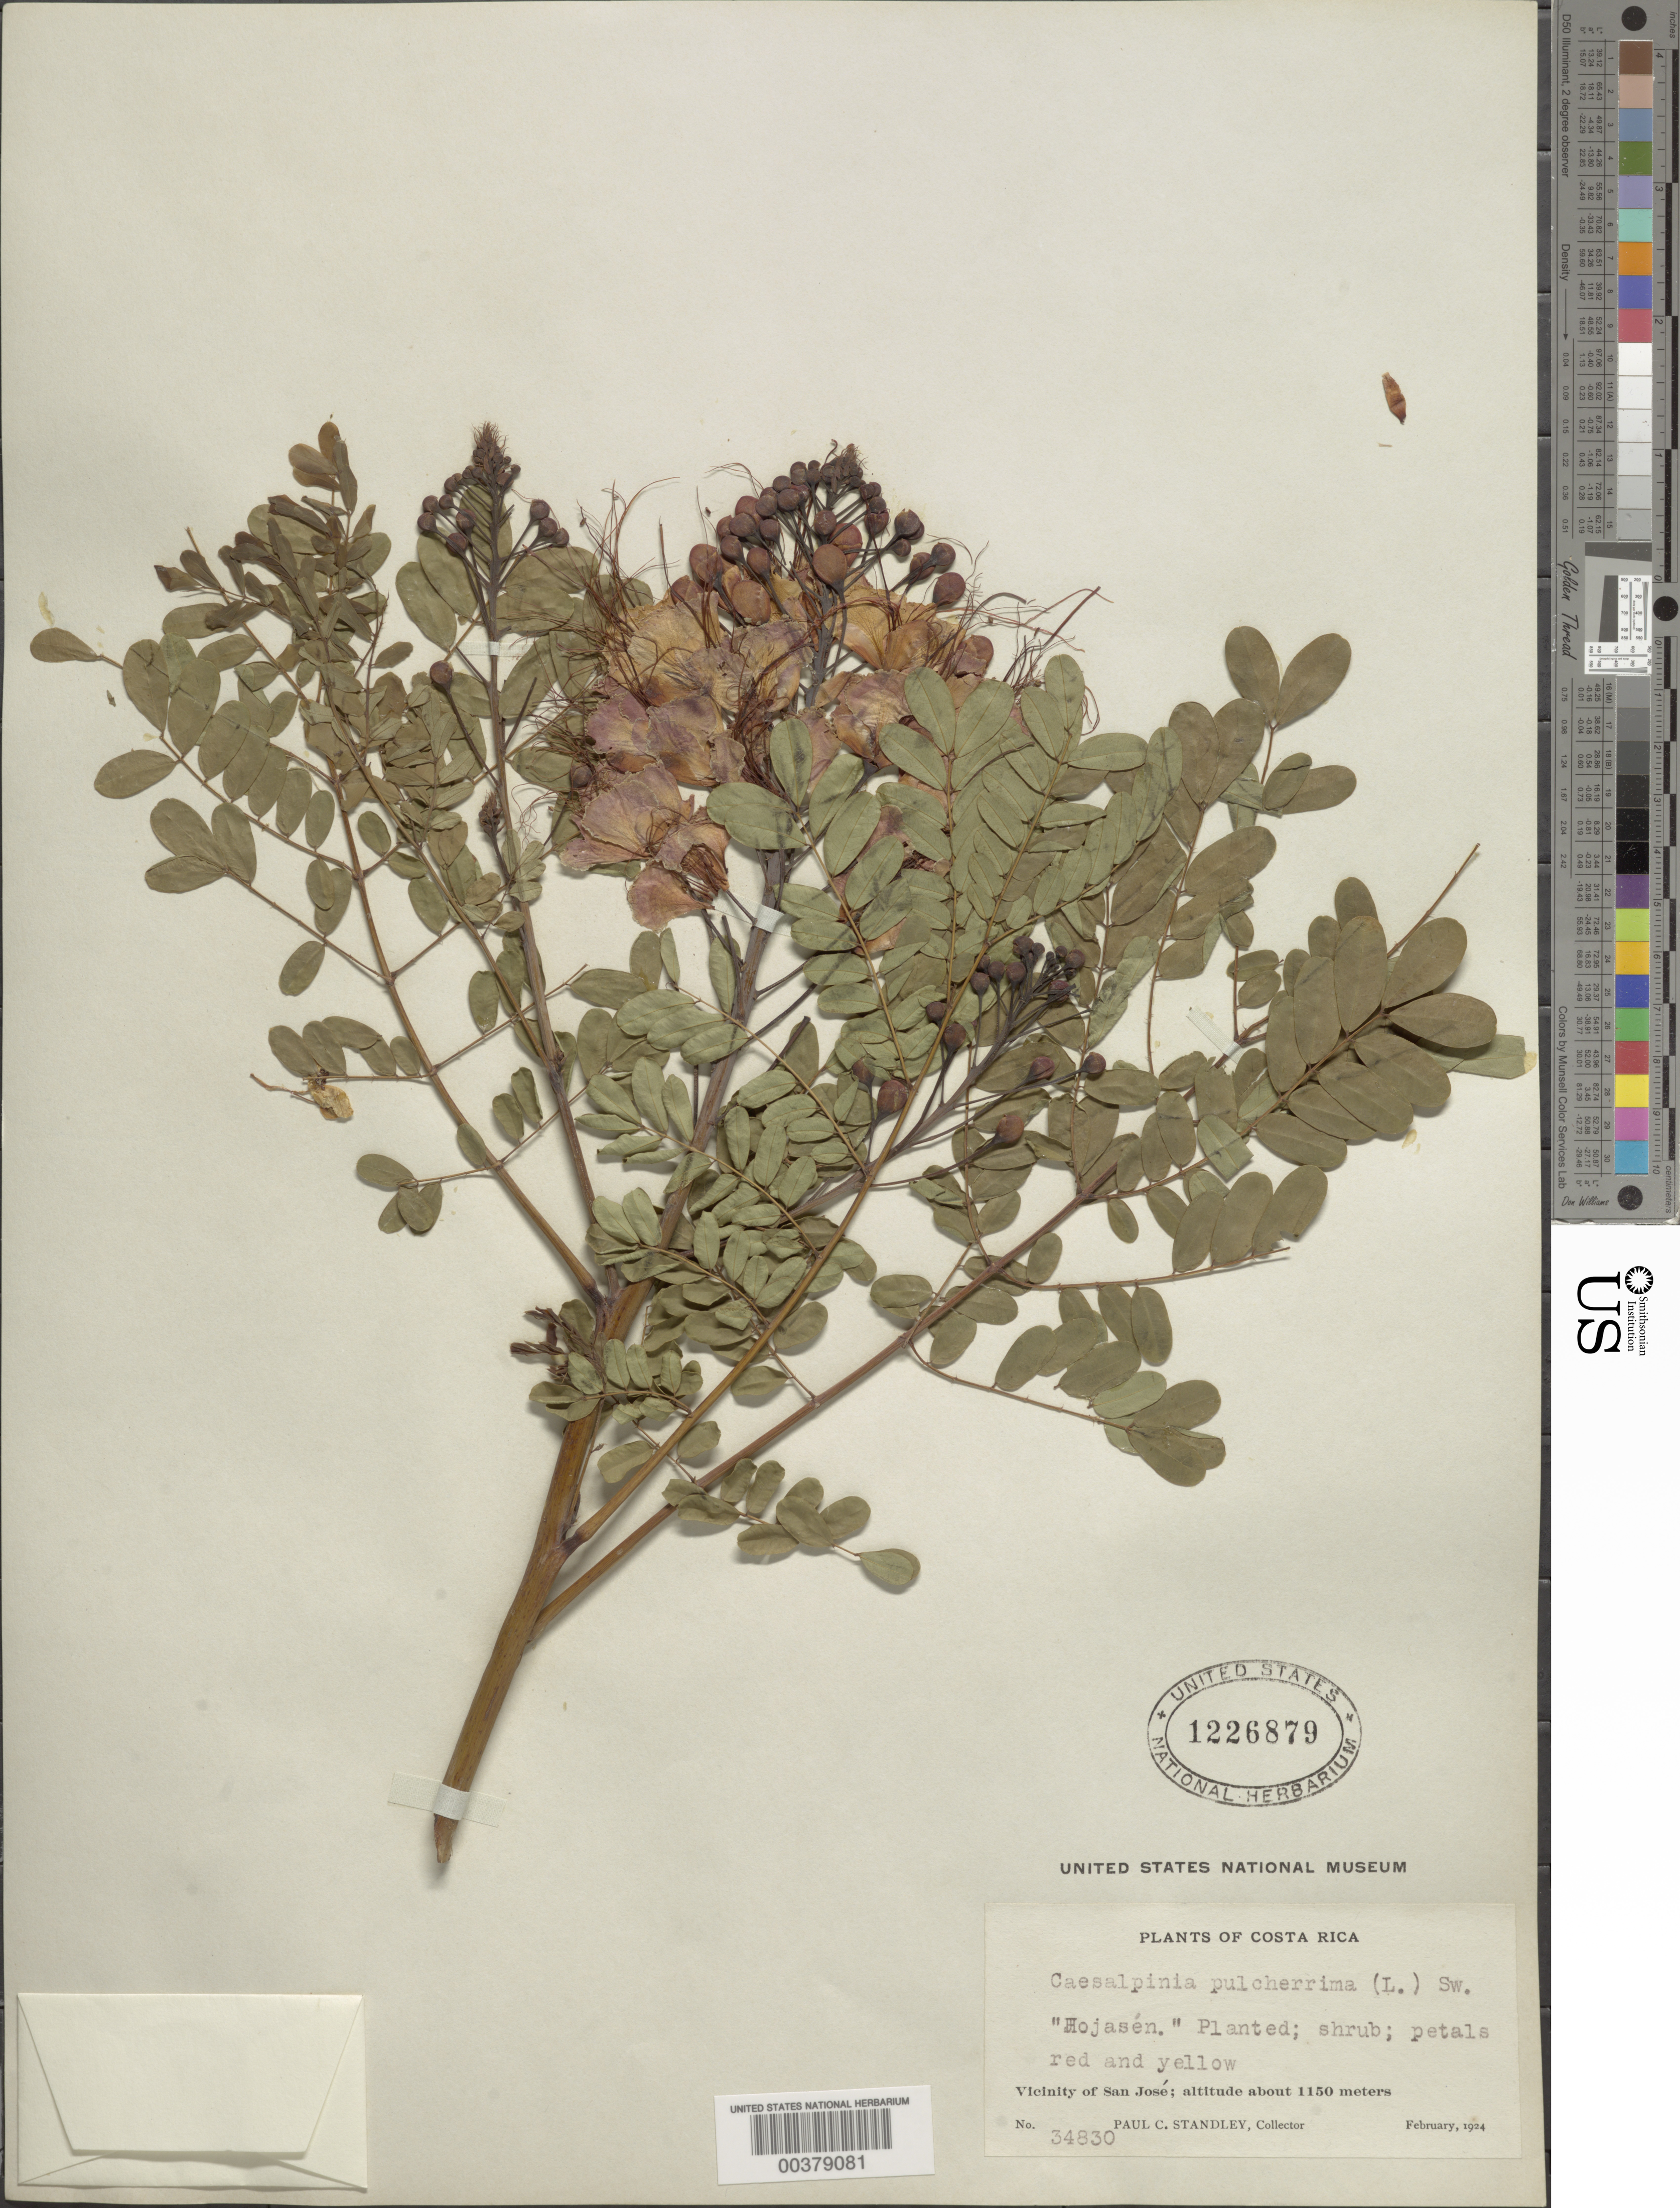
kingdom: Plantae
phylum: Tracheophyta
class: Magnoliopsida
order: Fabales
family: Fabaceae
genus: Caesalpinia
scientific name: Caesalpinia pulcherrima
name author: (L.) Sw.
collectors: P. C. Standley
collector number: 34830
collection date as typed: Feb 1924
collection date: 1924-02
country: Costa Rica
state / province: San José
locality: Vicinity of san jose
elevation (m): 1150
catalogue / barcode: US 1226879